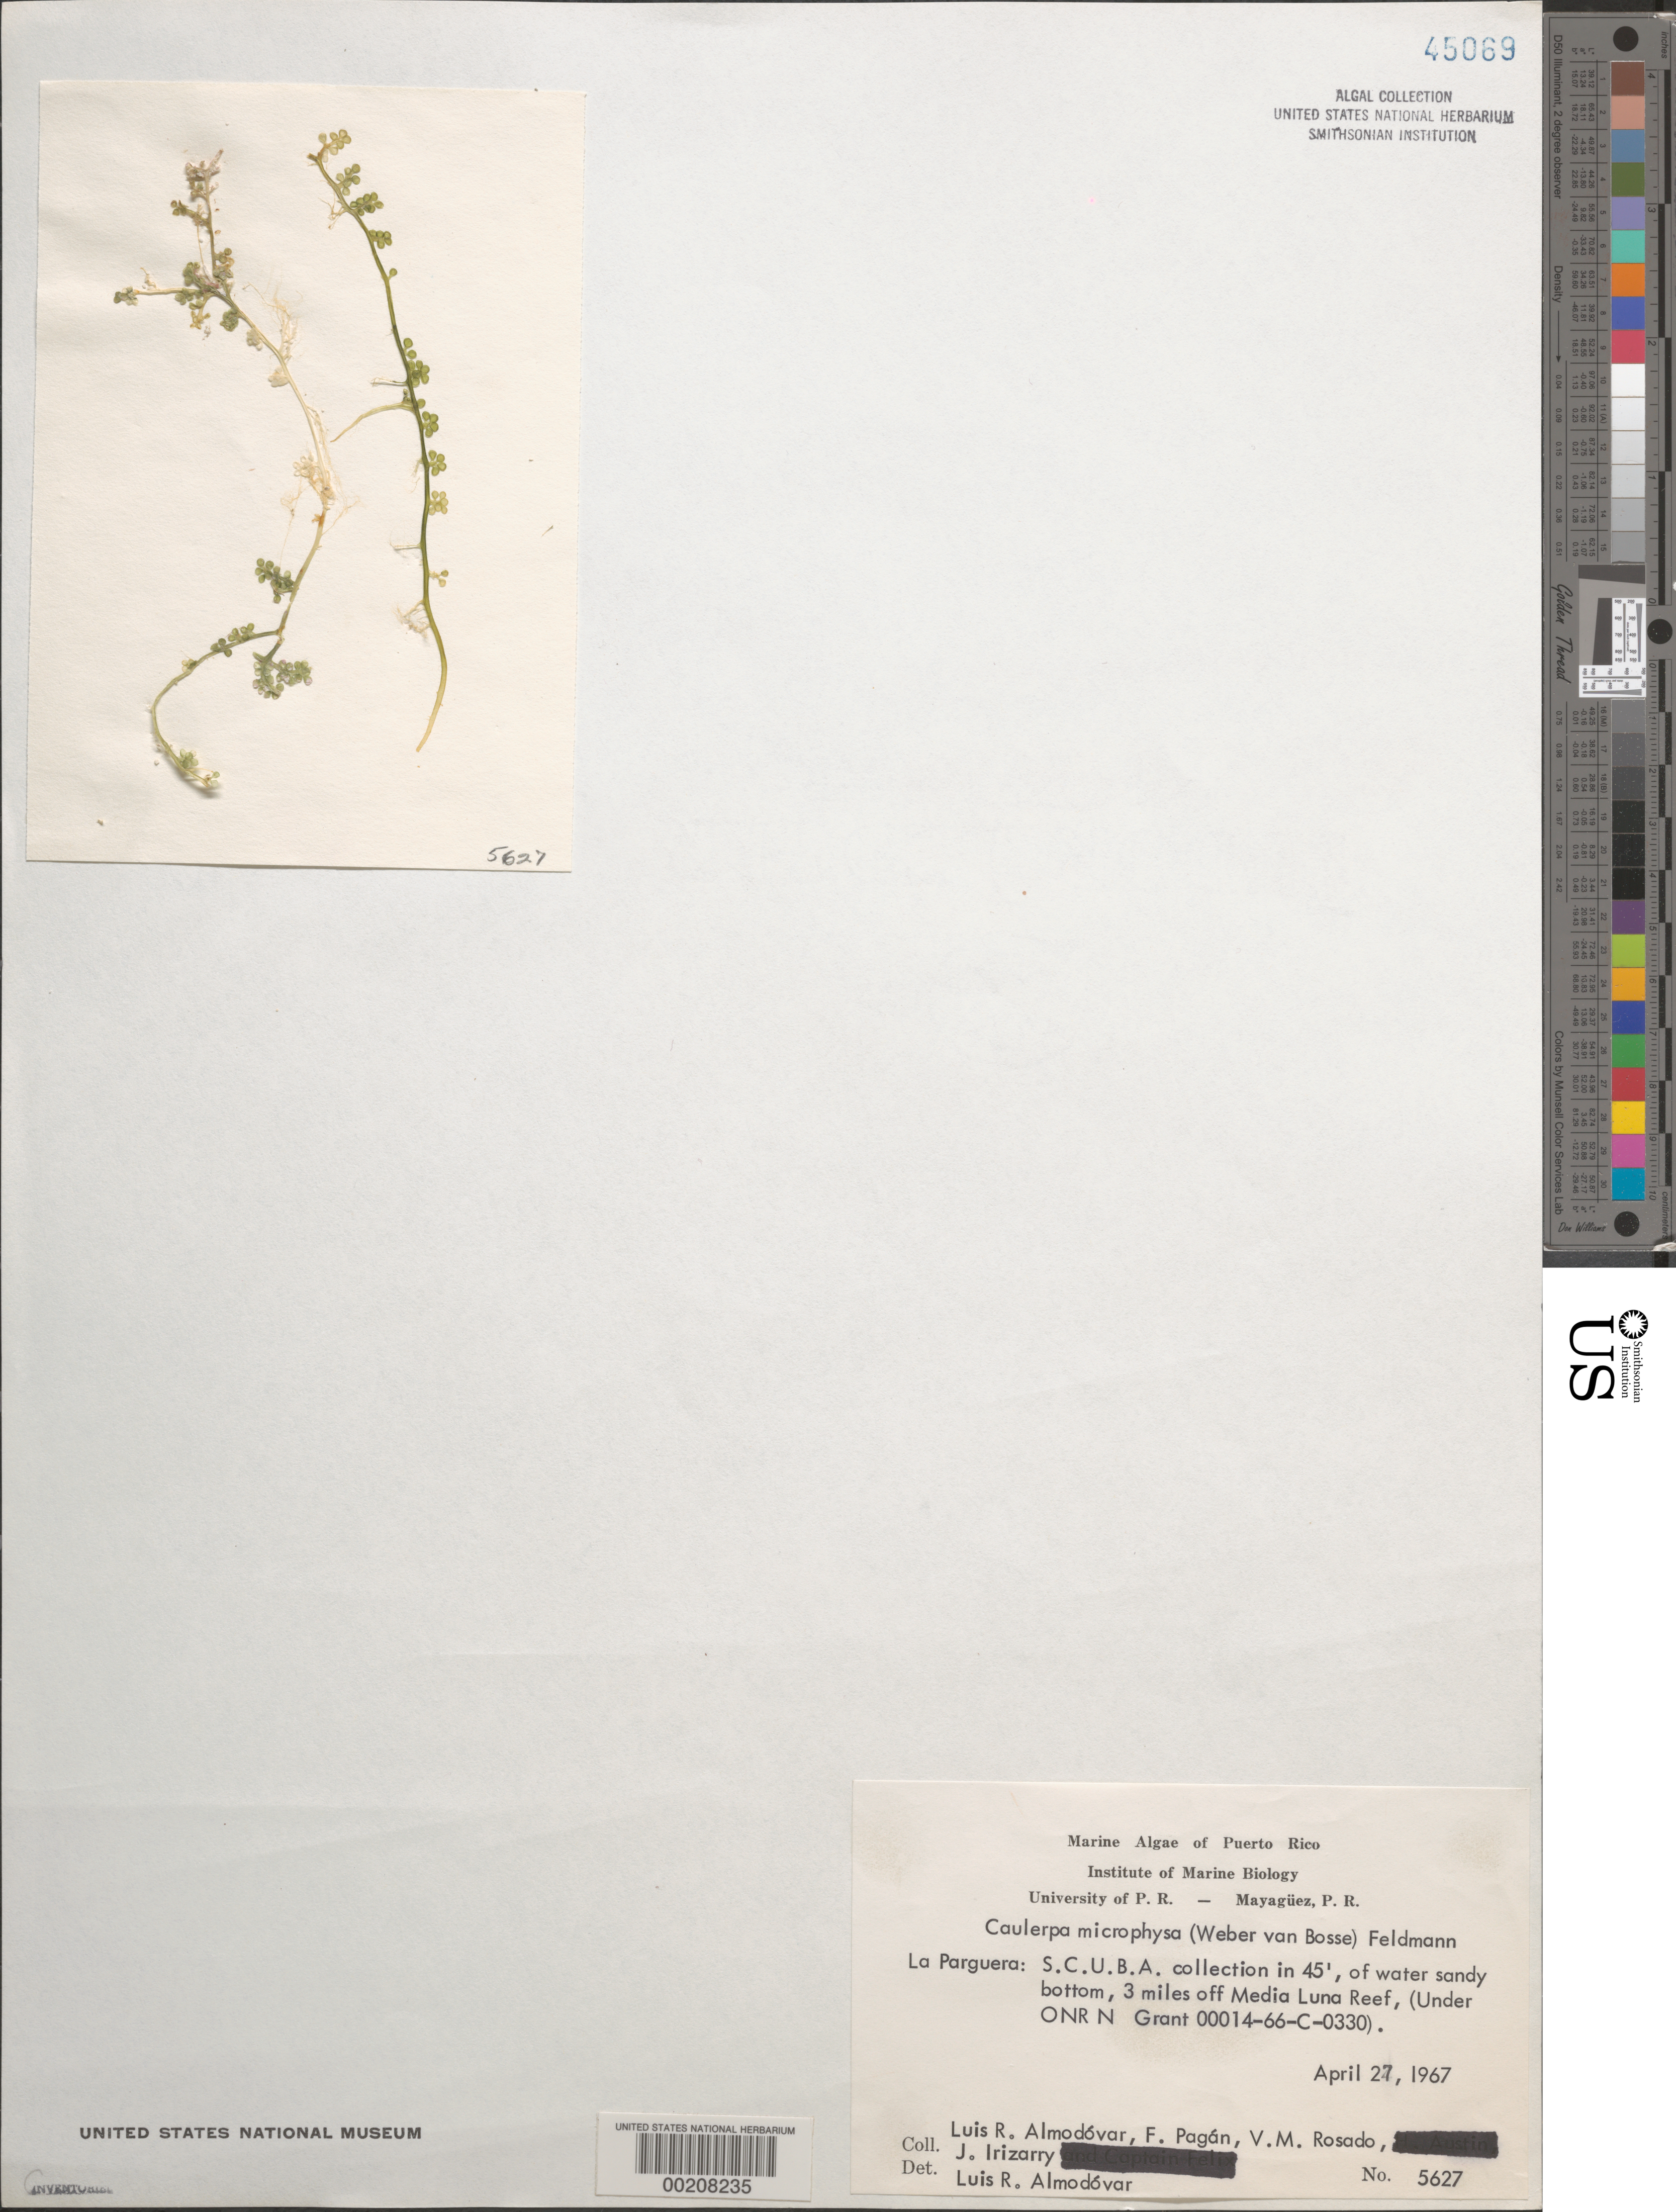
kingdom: Plantae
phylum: Chlorophyta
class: Ulvophyceae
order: Bryopsidales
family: Caulerpaceae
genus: Caulerpa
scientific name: Caulerpa microphysa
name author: (Weber Bosse) Feldmann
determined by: Almodovar, L. R.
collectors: L. Almodovar, F. Pagan, V. Rosado & J. Irizarry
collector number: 5627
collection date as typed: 27 Apr 1967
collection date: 1967-04-27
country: Puerto Rico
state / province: Lajas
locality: La Parguera, 3 miles off Media Luna Reef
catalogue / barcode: US 45069